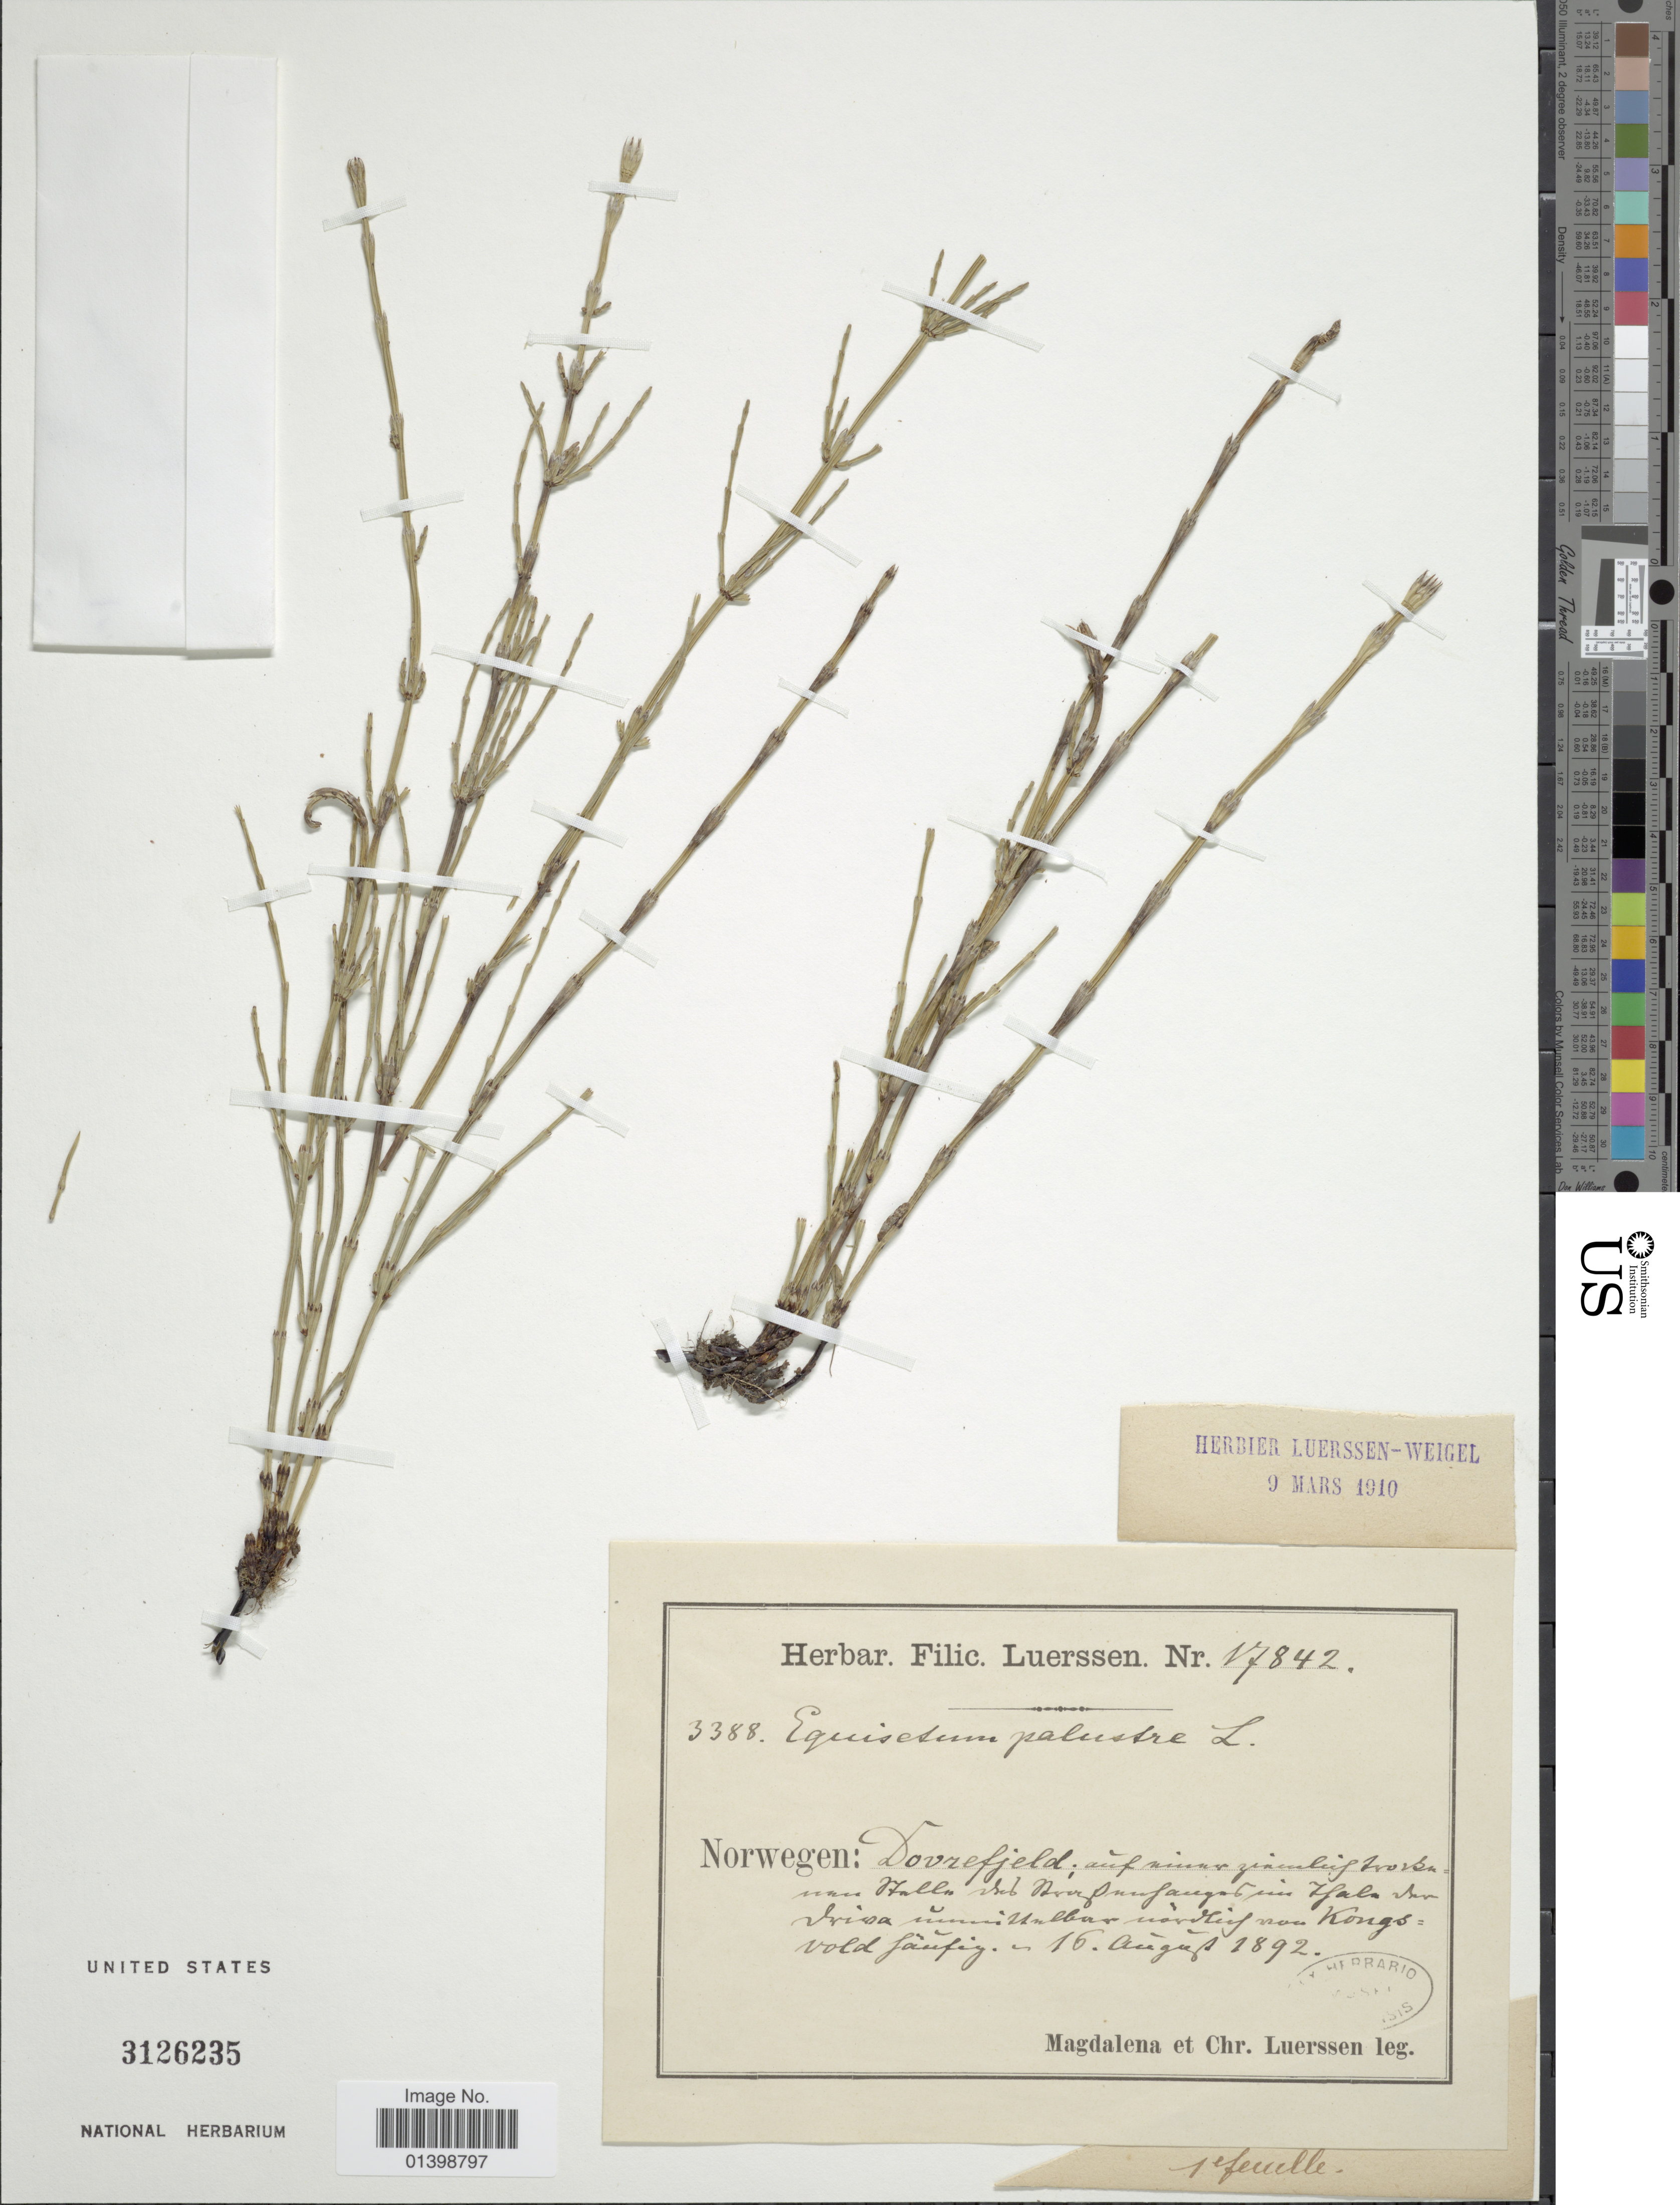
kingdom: Plantae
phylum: Tracheophyta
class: Polypodiopsida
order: Equisetales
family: Equisetaceae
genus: Equisetum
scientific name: Equisetum palustre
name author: L.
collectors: M. Luerssen & C. Luerssen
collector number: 3388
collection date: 1892-08-16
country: Norway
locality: Dovrefjeld; auf [illegible text] non Kogsvold [illegible text]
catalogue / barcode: US 3126235